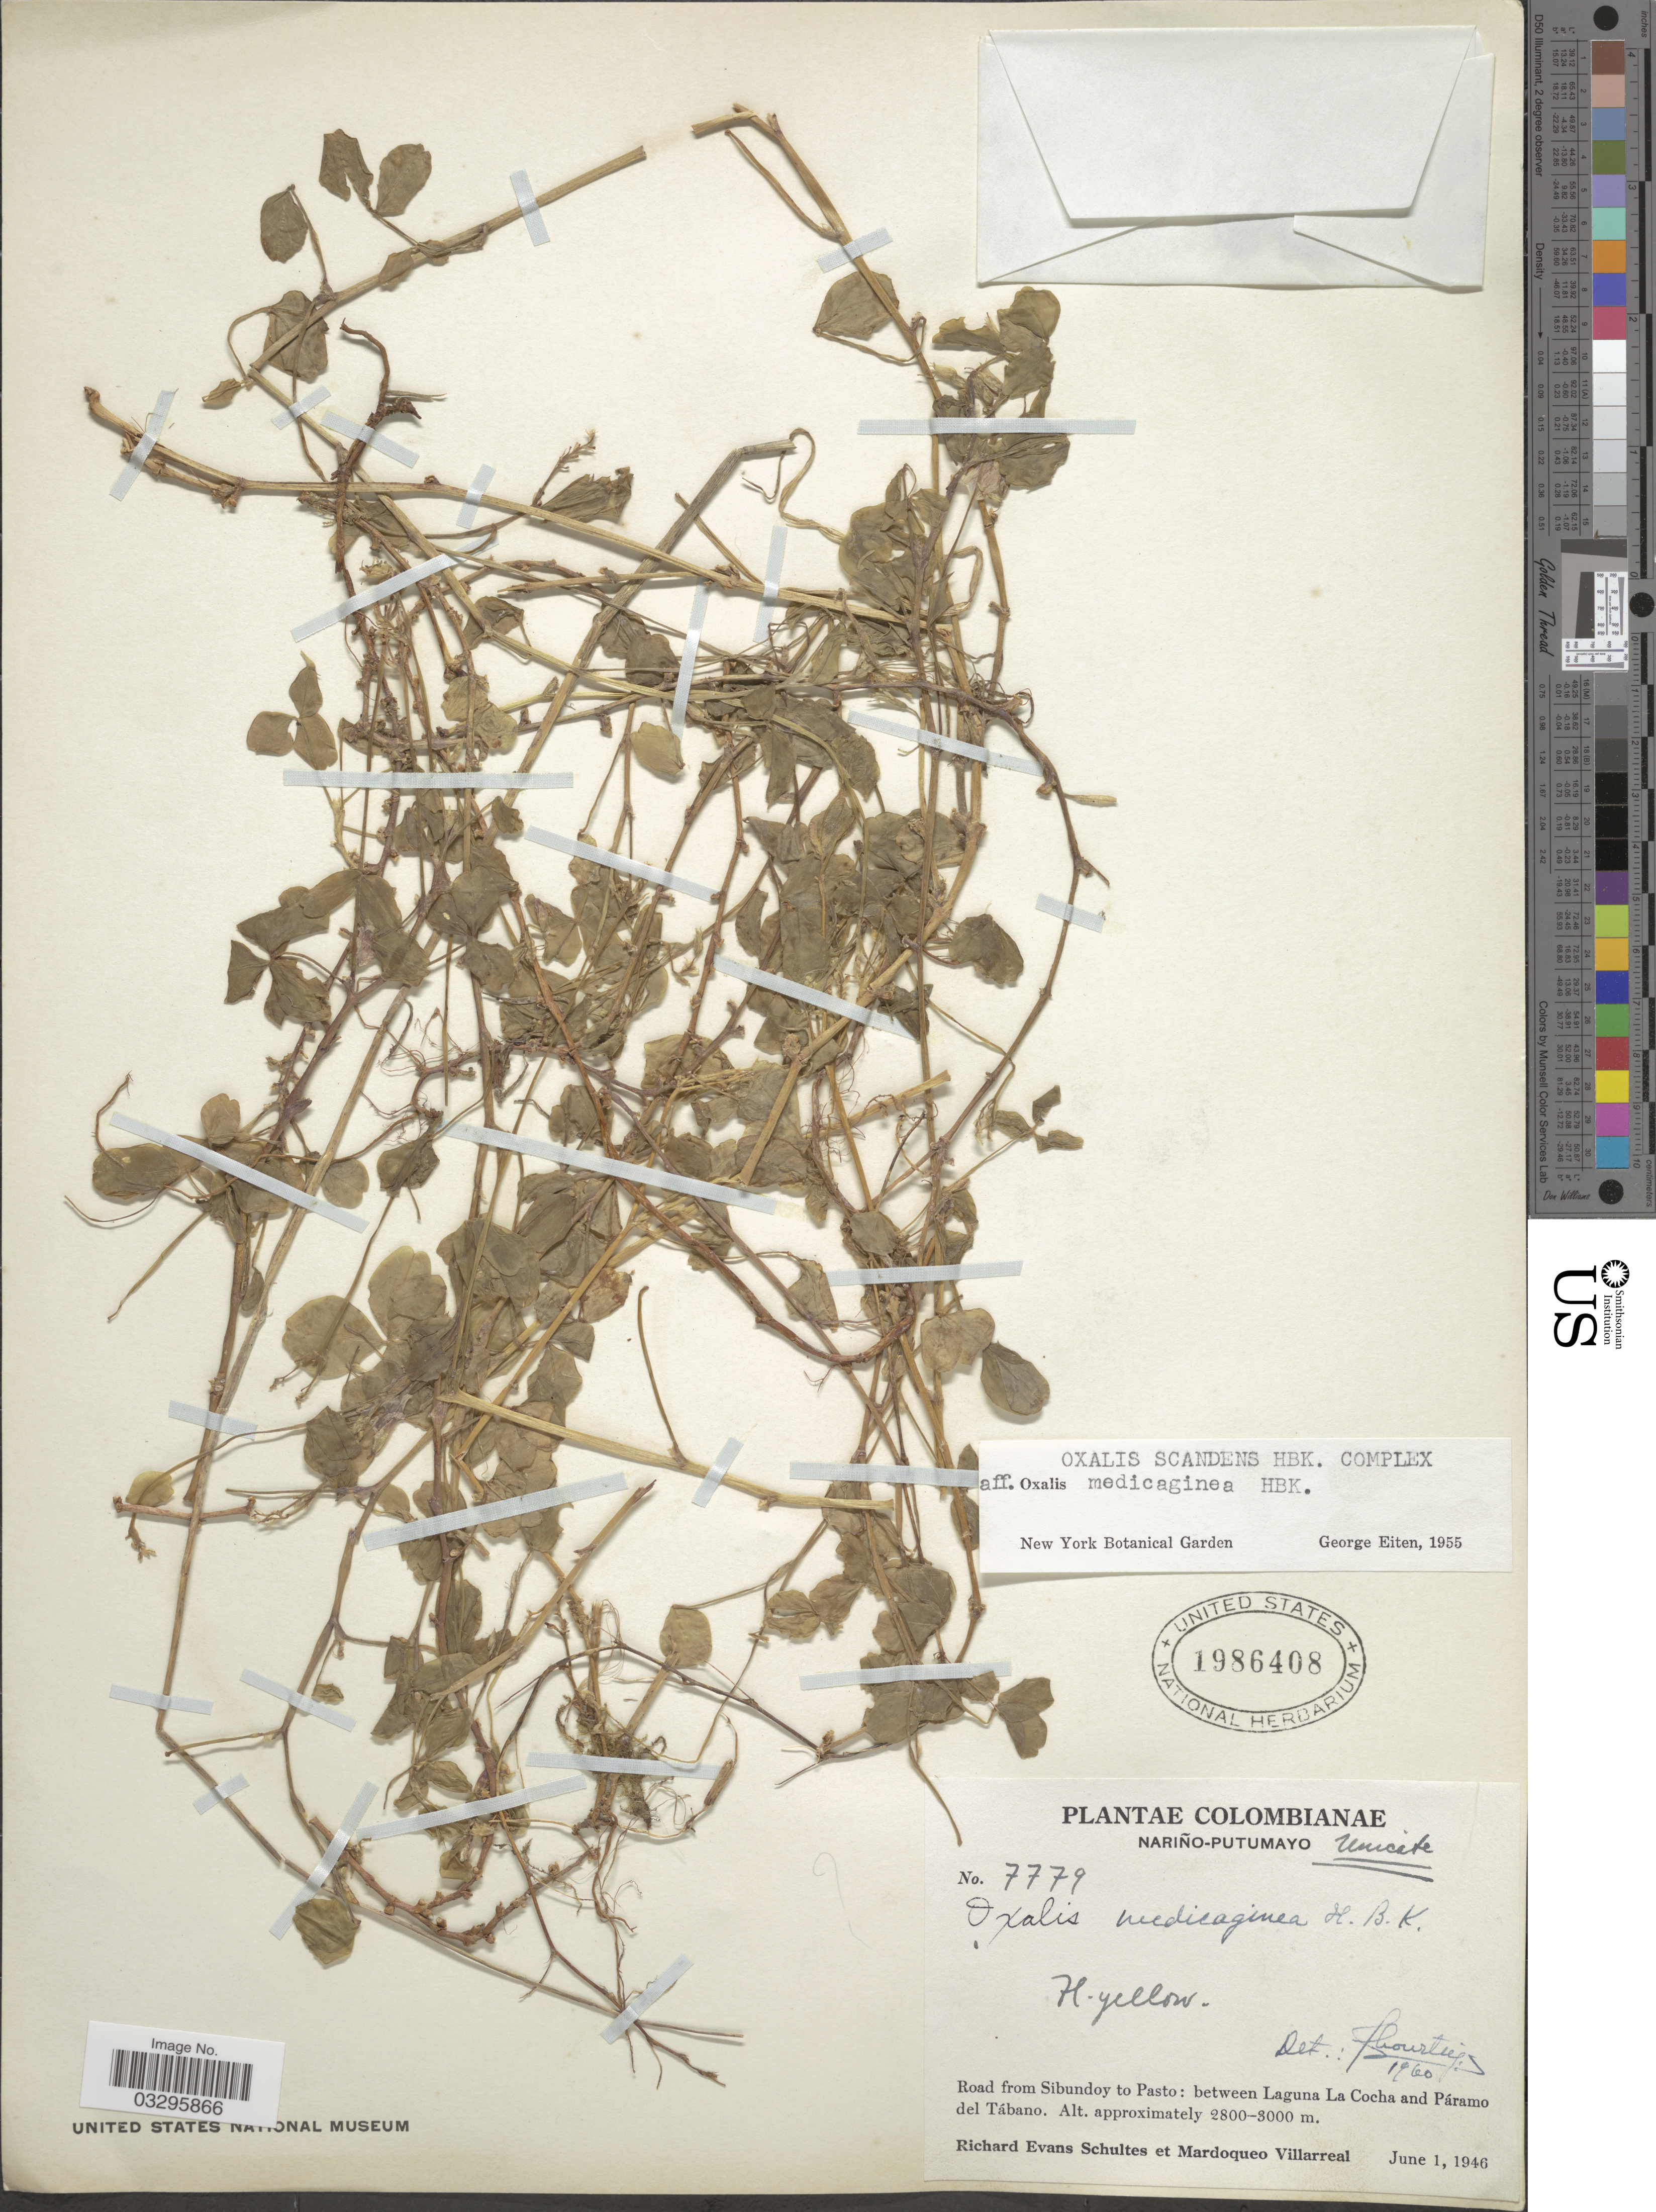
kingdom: Plantae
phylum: Tracheophyta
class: Magnoliopsida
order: Oxalidales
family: Oxalidaceae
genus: Oxalis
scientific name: Oxalis medicaginea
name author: Kunth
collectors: R. E. Schultes & M. Villarreal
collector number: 7779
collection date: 1946-06-01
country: Colombia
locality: Nariño-Putumayo. Road from Sibundoy to Pasto: between Laguna La Cocha and Páramo del Tábano.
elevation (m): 2800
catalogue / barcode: US 1986408